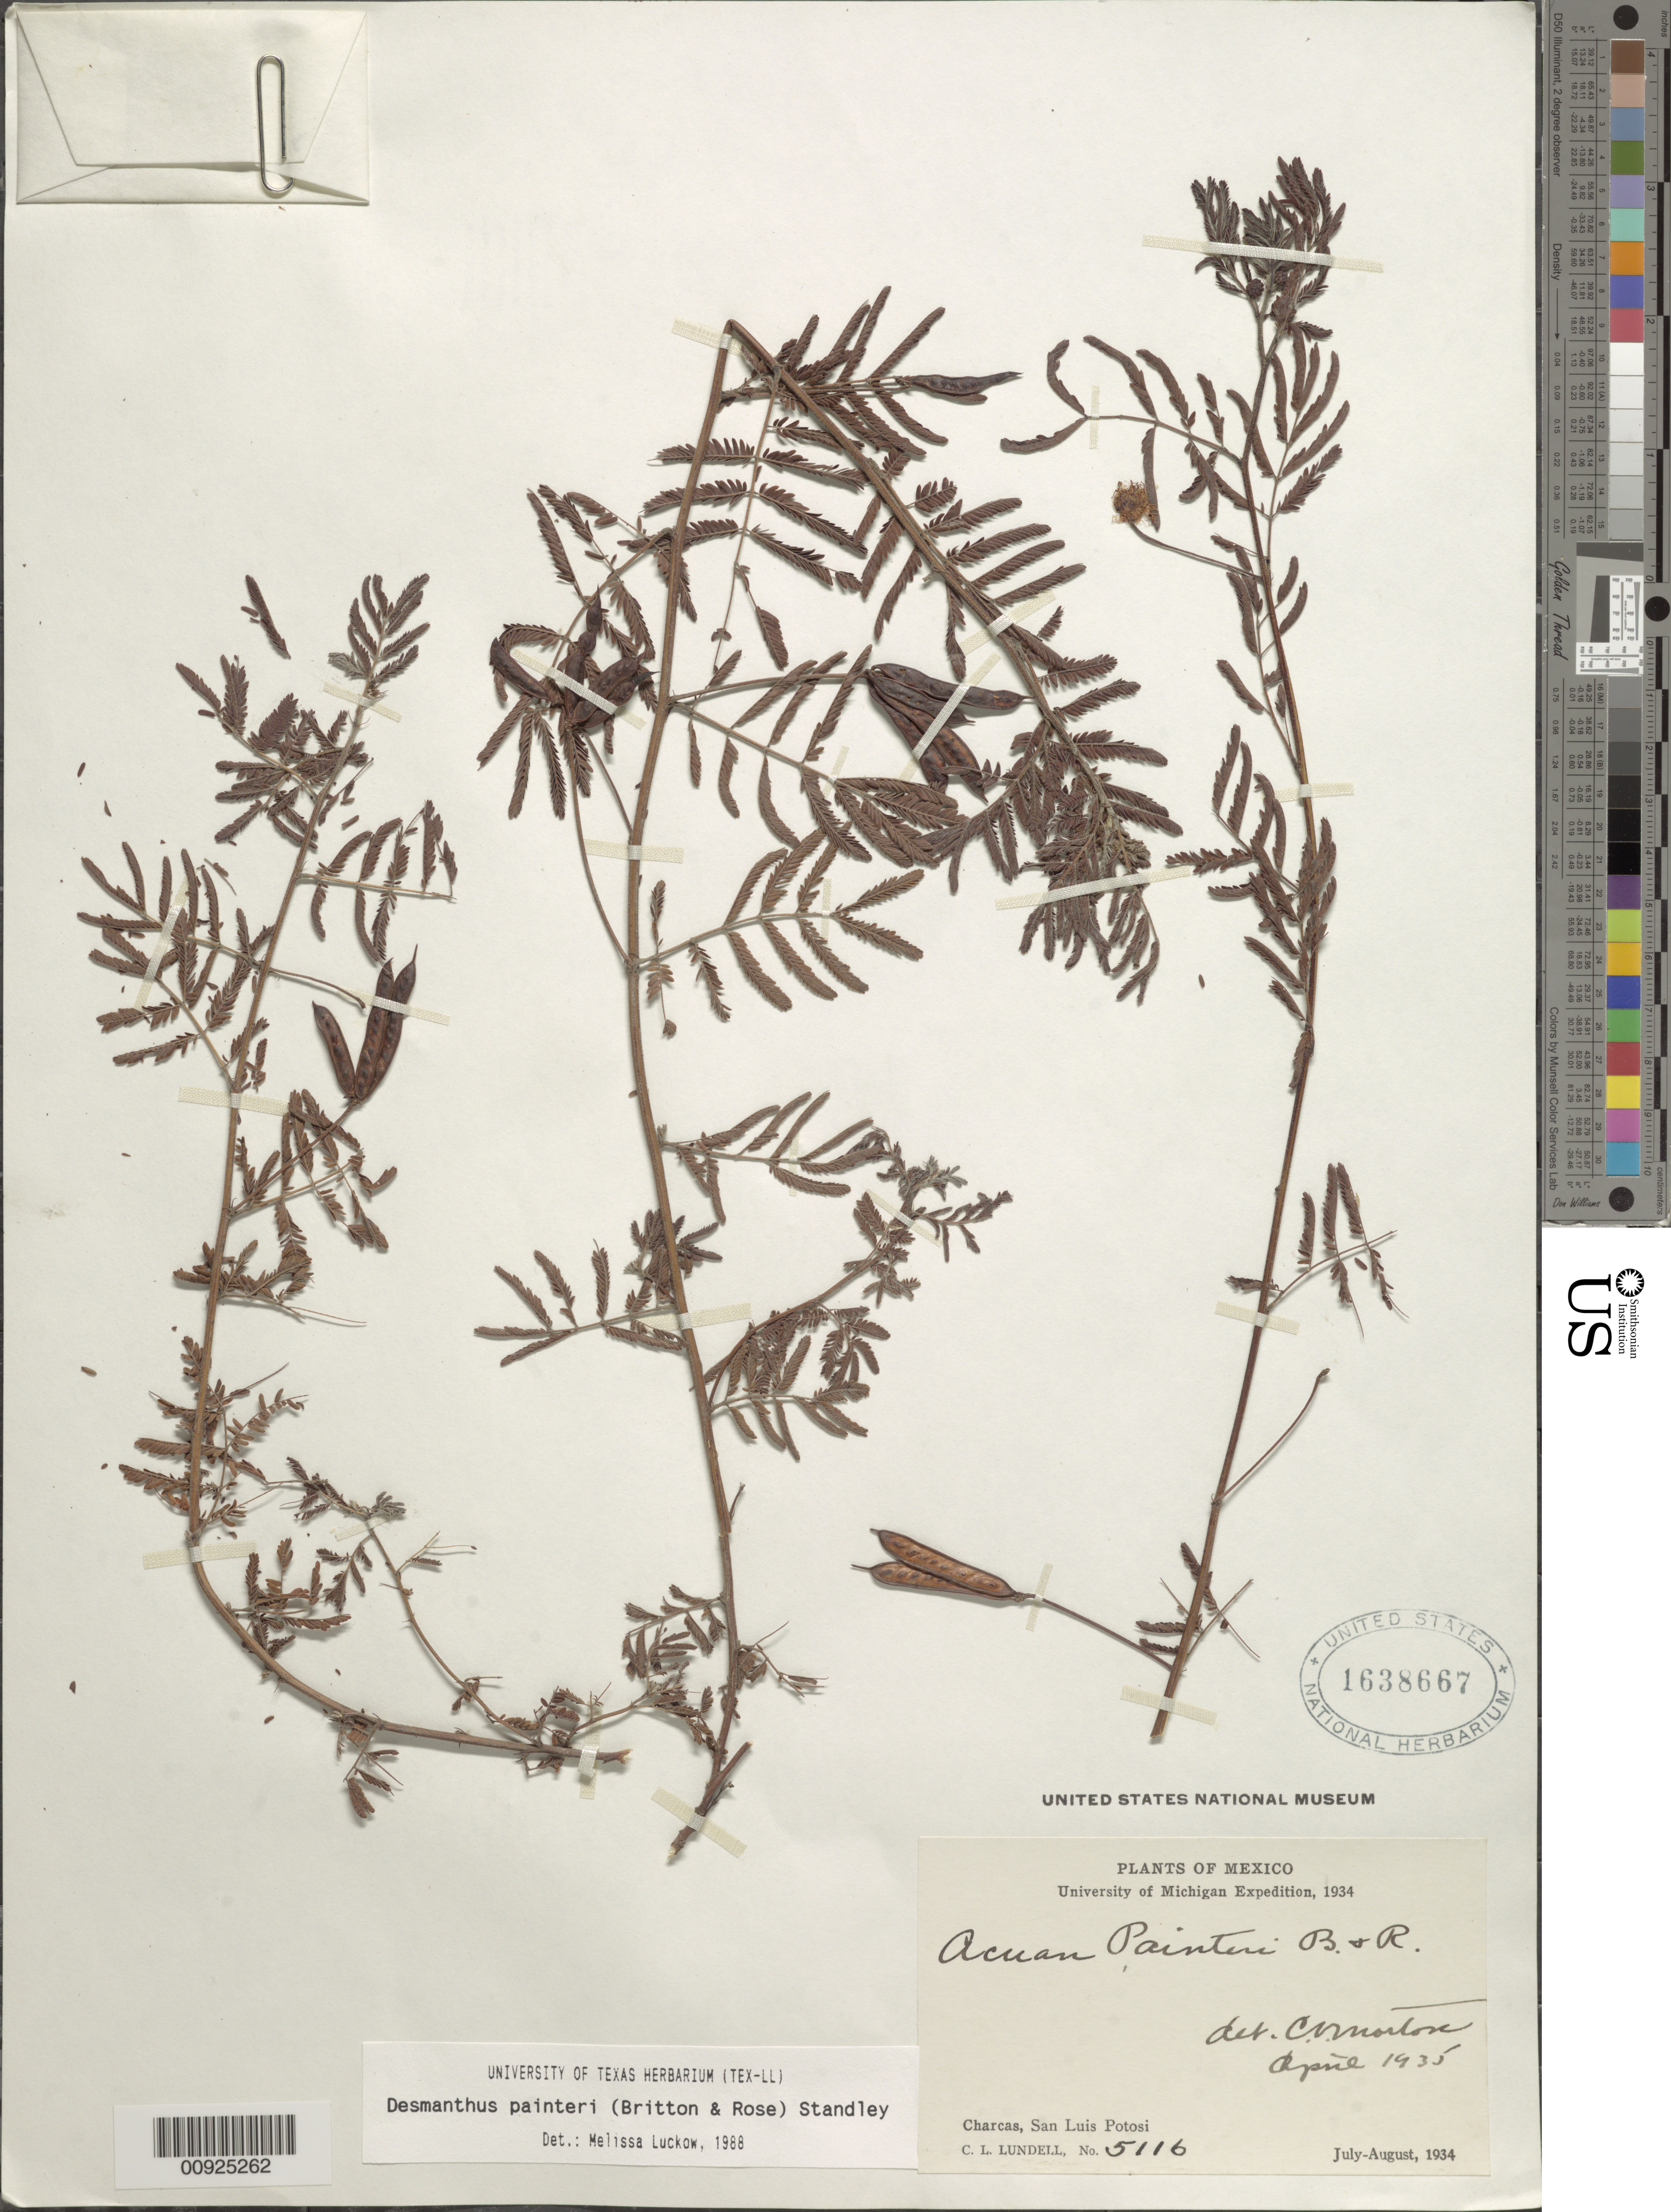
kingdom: Plantae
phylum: Tracheophyta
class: Magnoliopsida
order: Fabales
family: Fabaceae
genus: Desmanthus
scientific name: Desmanthus painteri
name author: (Britton) Standl.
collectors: C. L. Lundell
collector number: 5116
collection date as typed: Jul 1934 to -- Aug 1934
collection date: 1934-07/1934-08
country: Mexico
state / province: San Luis Potosí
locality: Charcas, San Luis Potosí.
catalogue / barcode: US 1638667